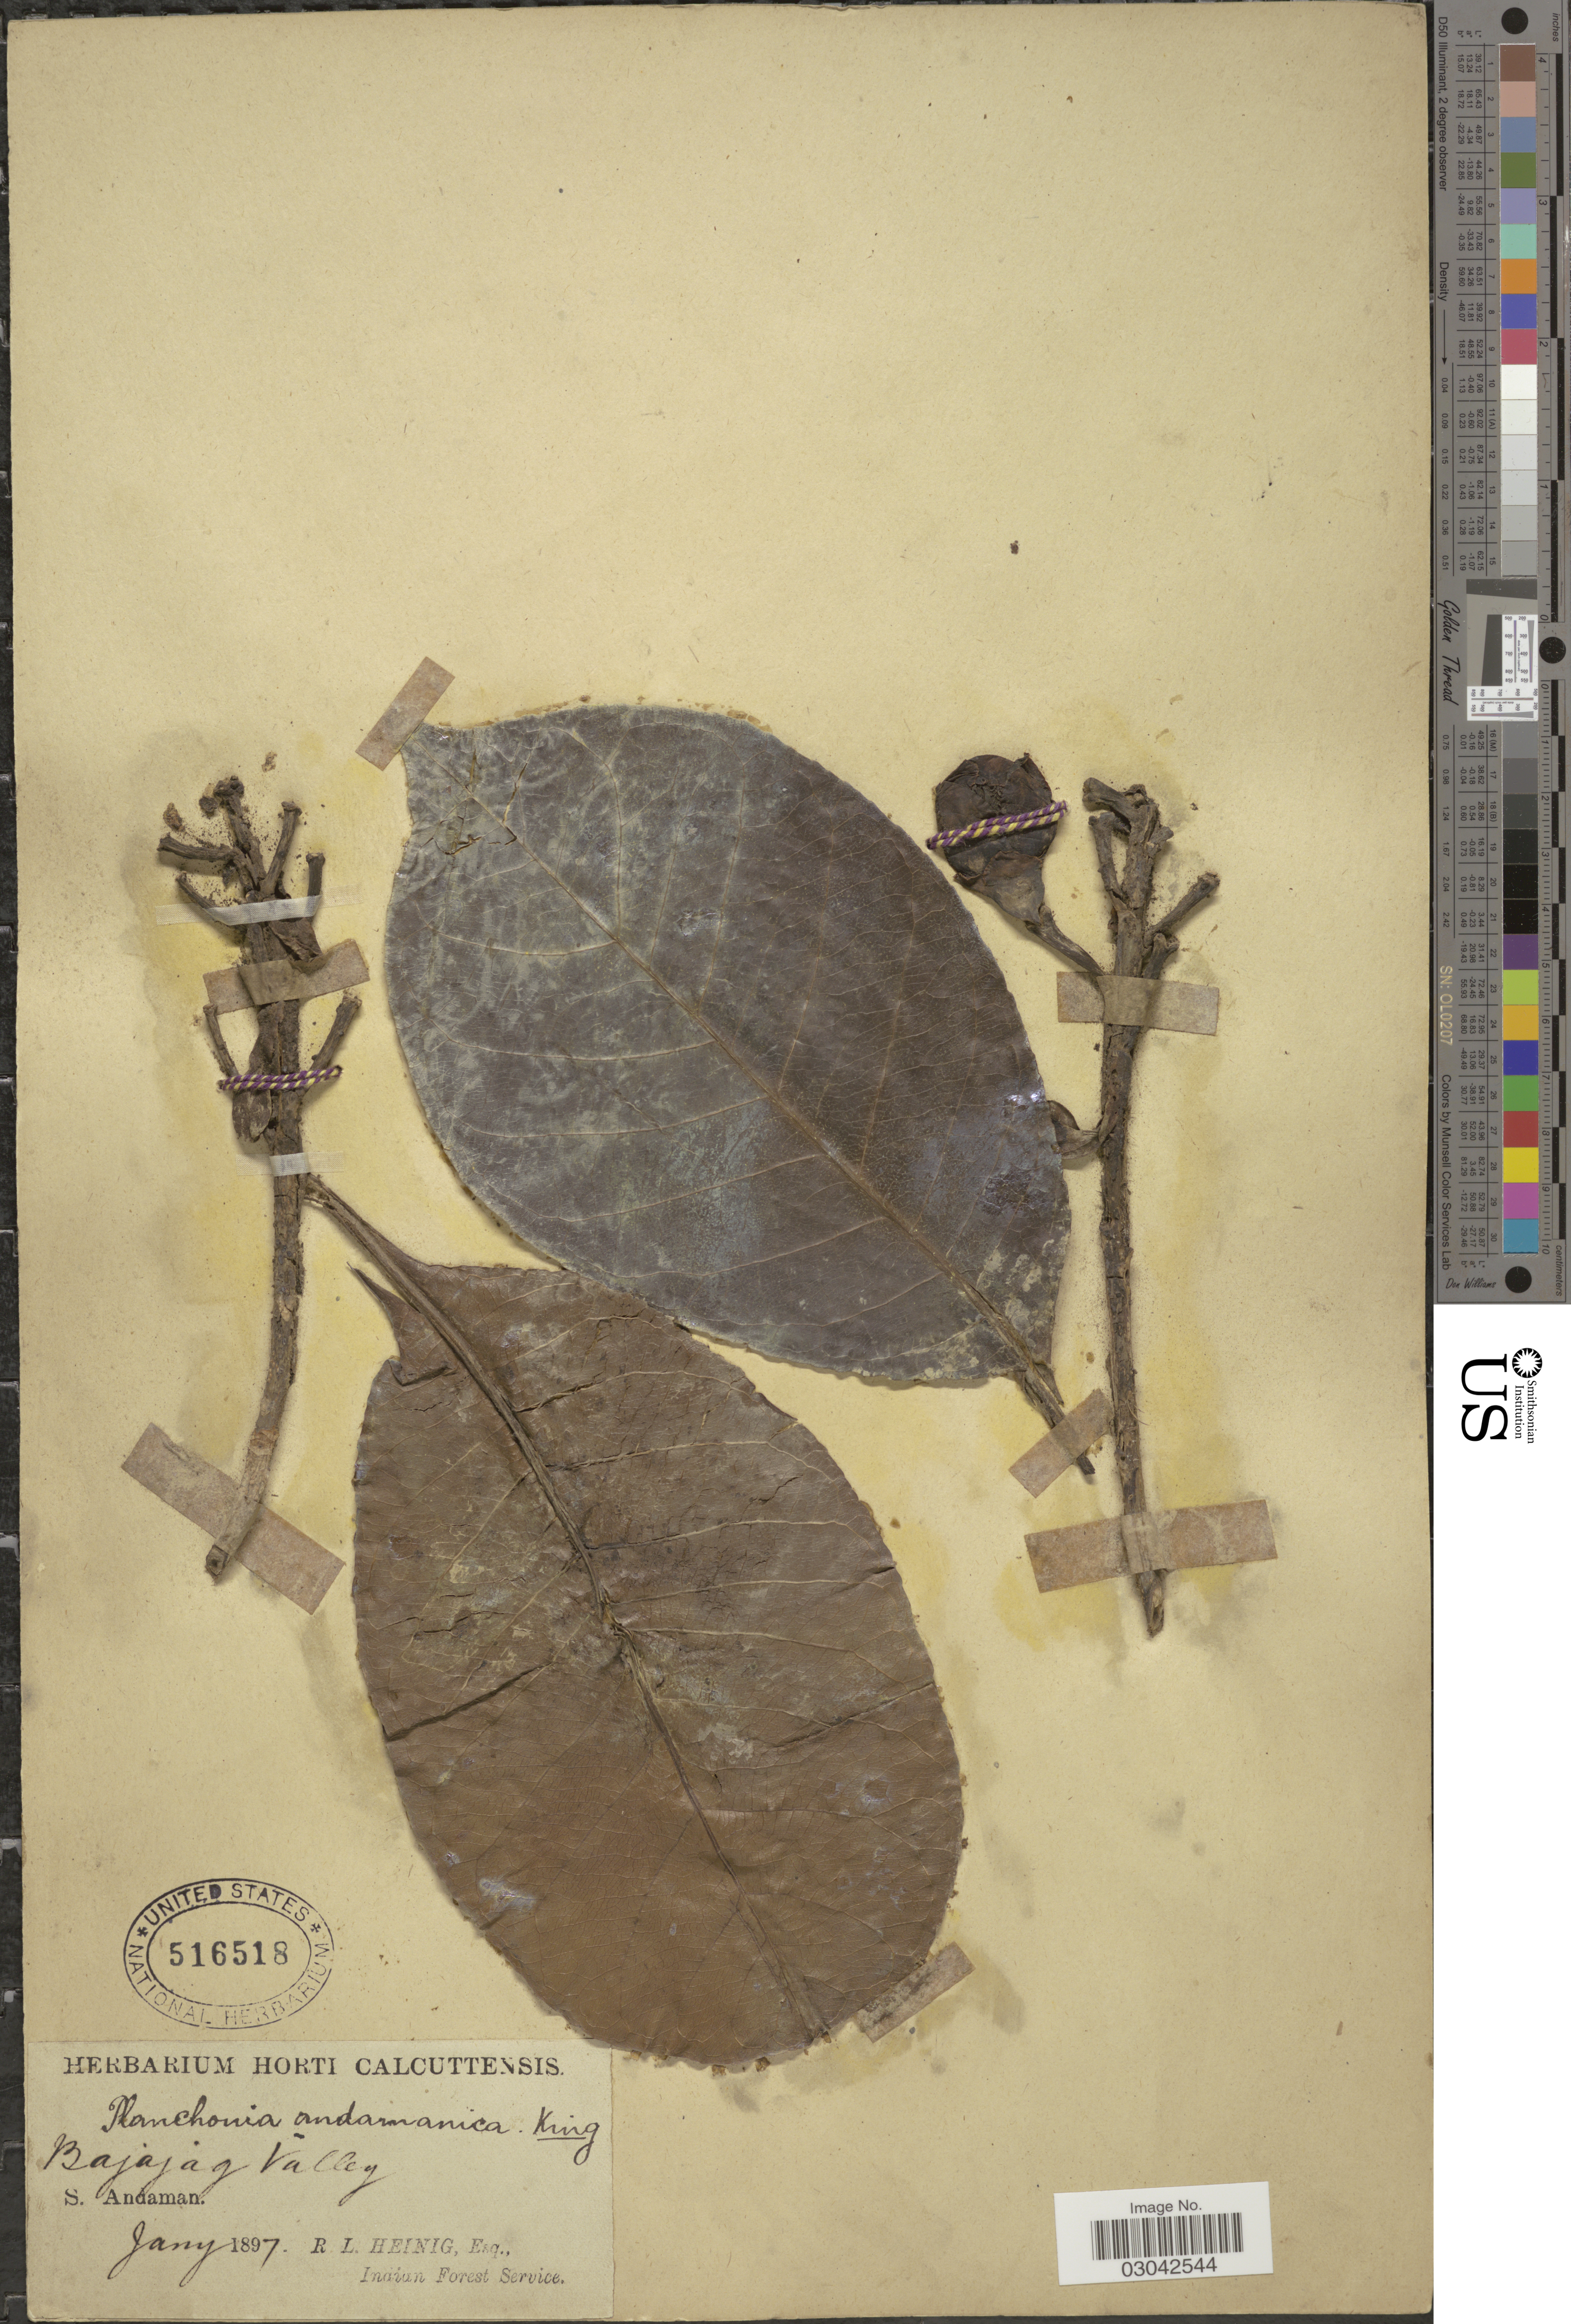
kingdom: Plantae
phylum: Tracheophyta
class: Magnoliopsida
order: Ericales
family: Lecythidaceae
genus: Planchonia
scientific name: Planchonia andamanica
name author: King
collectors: R. Heinig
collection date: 1897-01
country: India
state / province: Andaman and Nicobar Islands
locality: Bajajag Valley. S. Andaman.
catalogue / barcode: US 516518